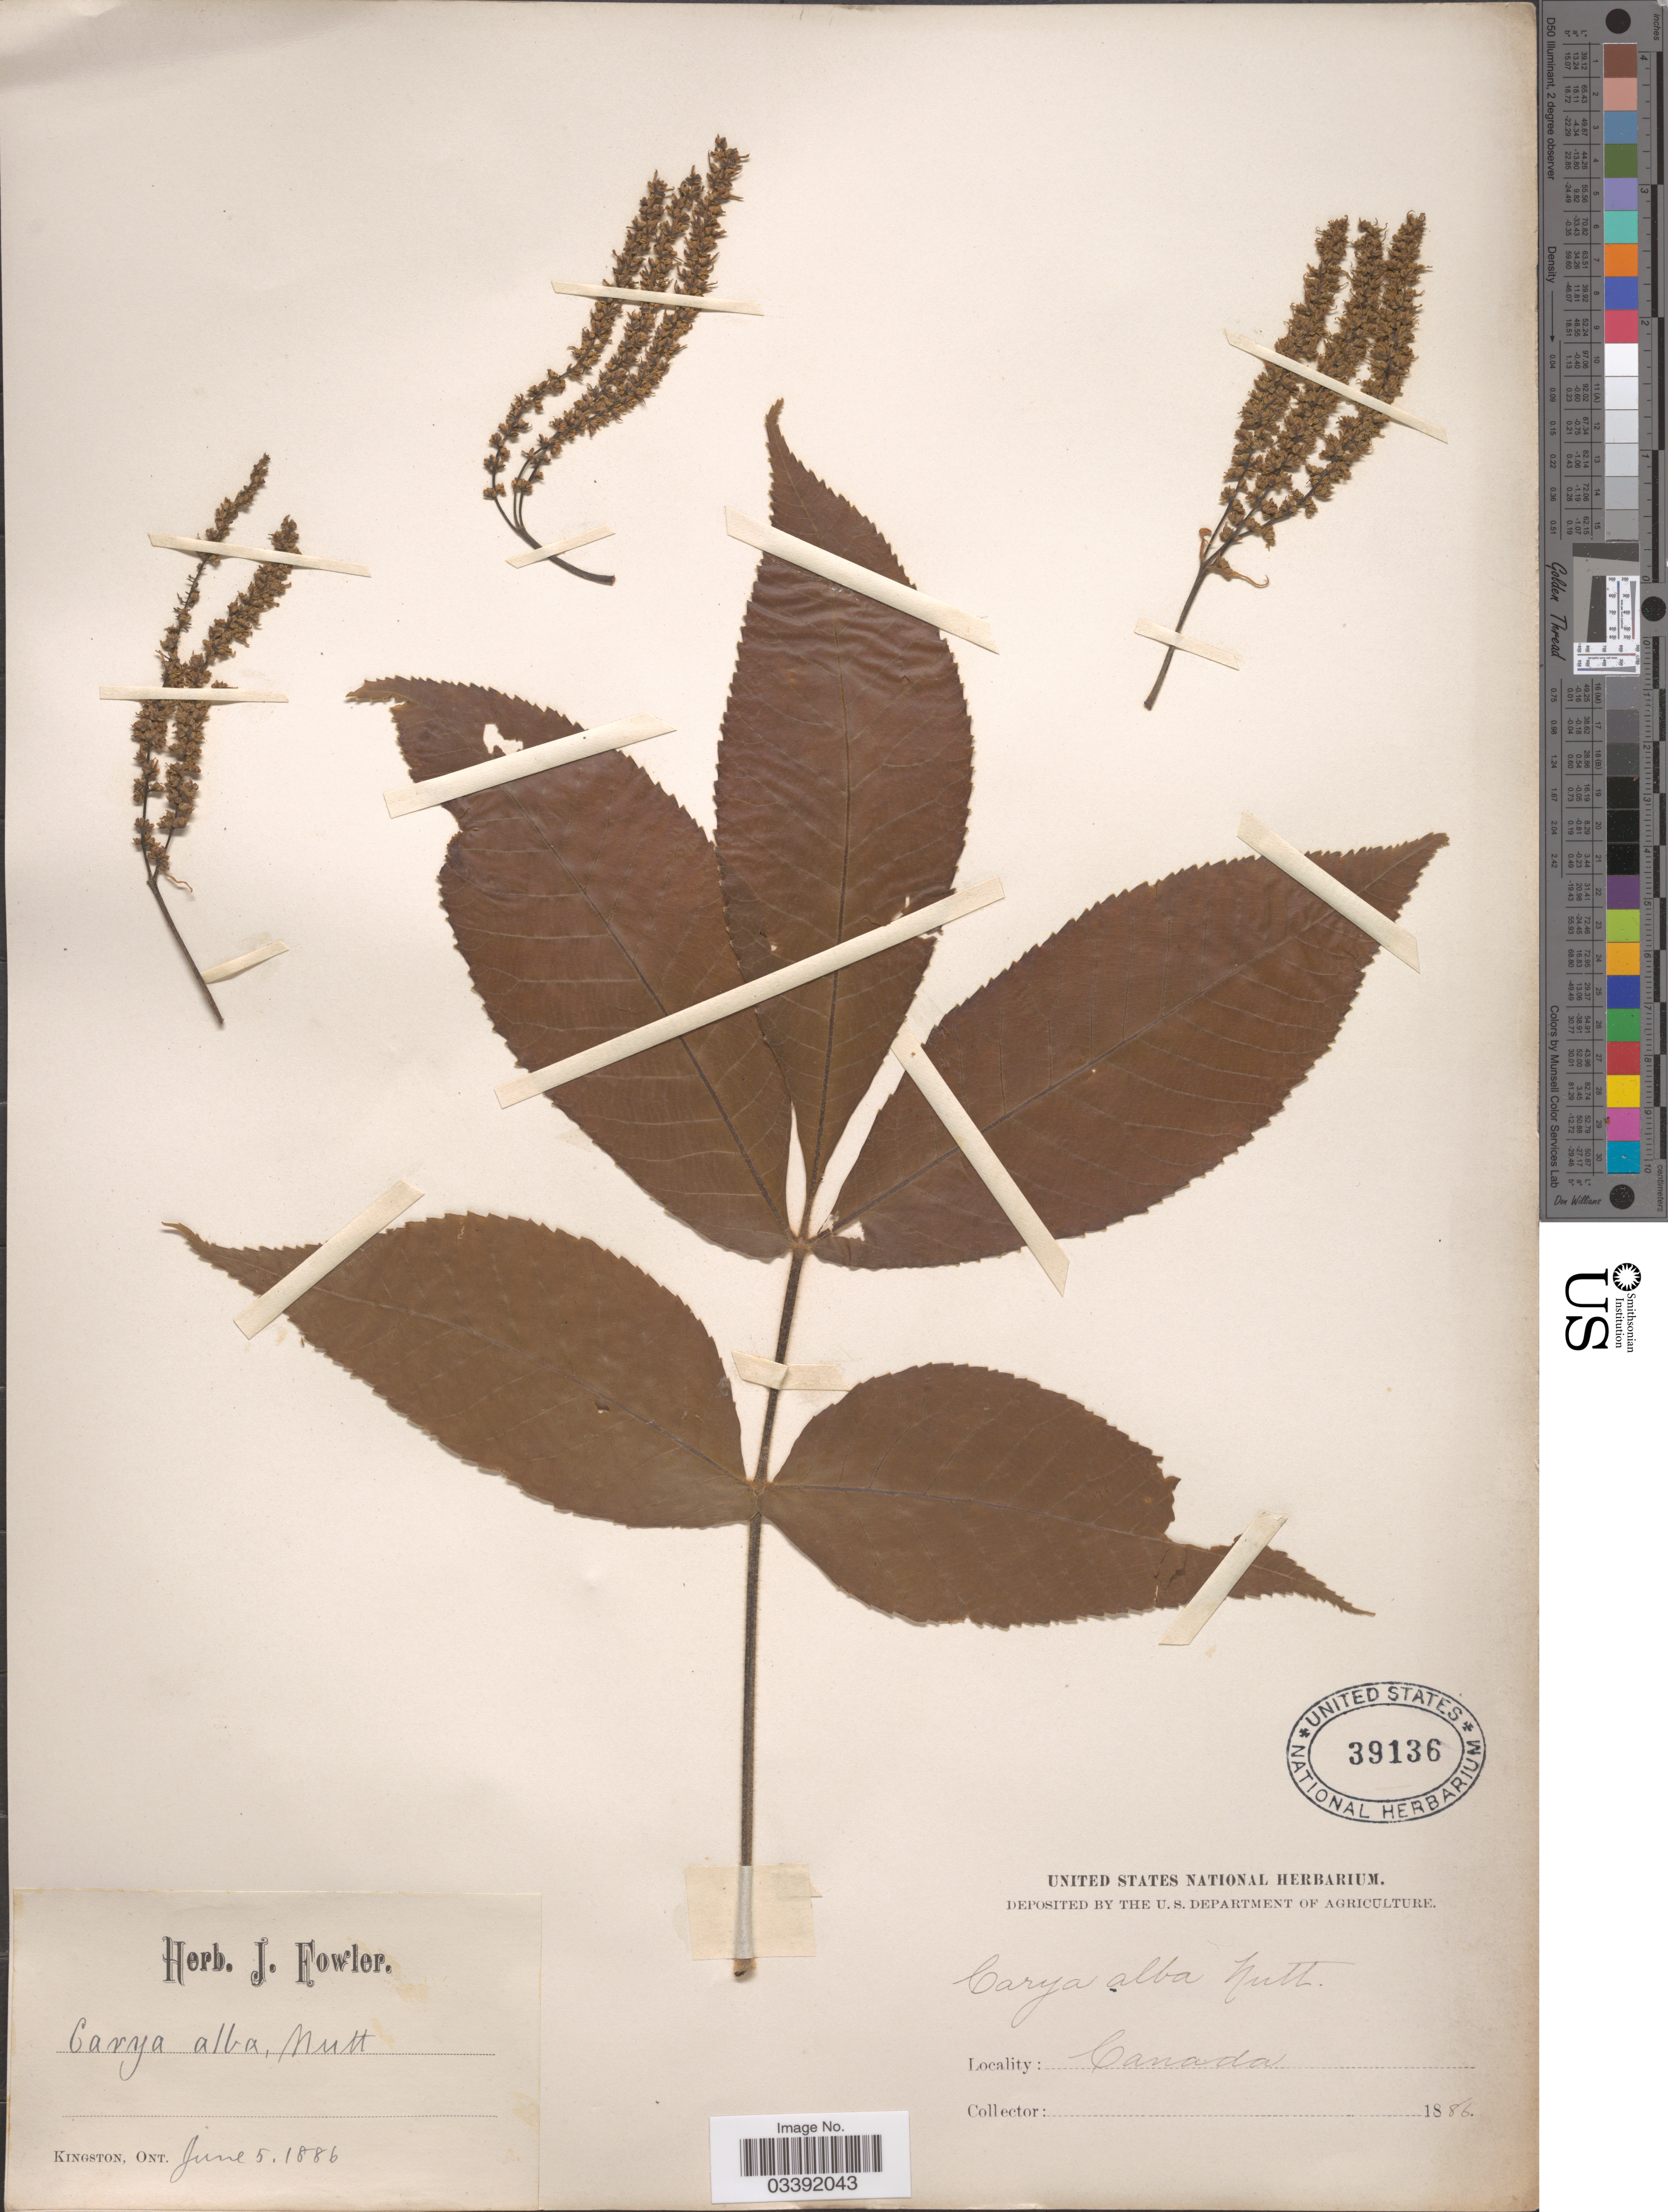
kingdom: Plantae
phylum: Tracheophyta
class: Magnoliopsida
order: Fagales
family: Juglandaceae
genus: Carya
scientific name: Carya ovata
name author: (Mill.) K. Koch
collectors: ex herb. J. Fowler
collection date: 1886-06-05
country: Canada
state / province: Ontario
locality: Kingston.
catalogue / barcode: US 39136